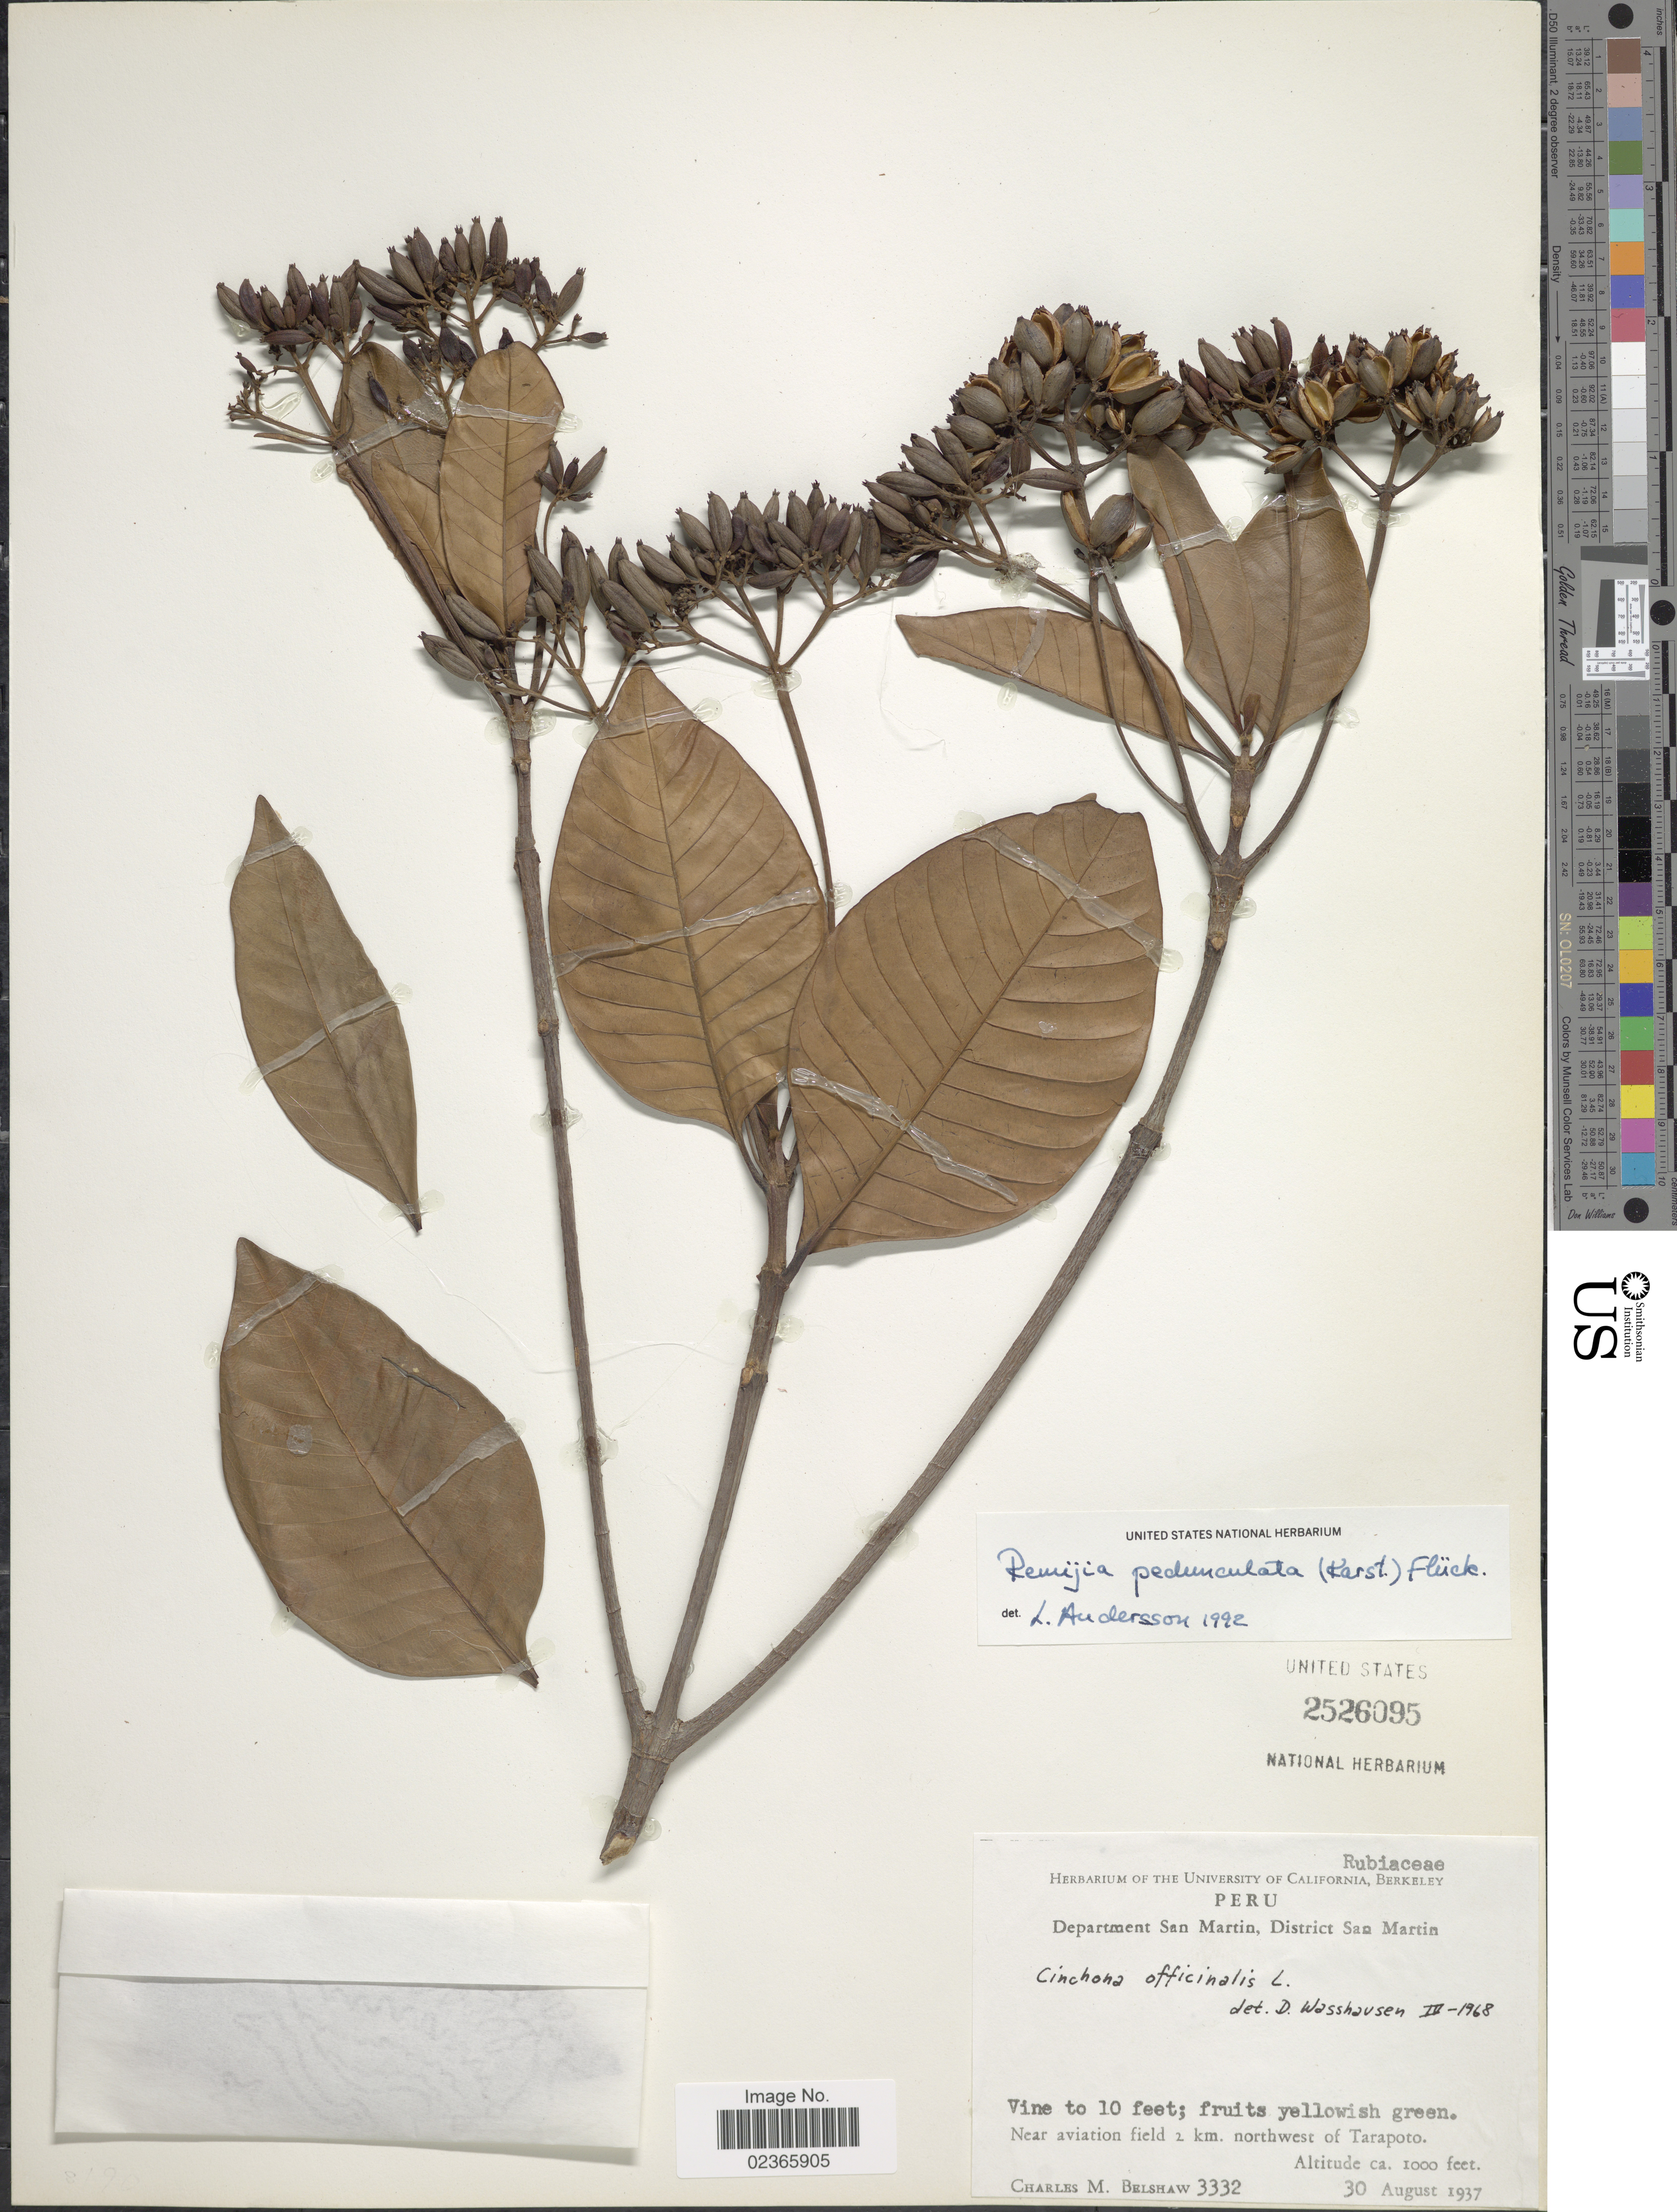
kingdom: Plantae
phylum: Tracheophyta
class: Magnoliopsida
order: Gentianales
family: Rubiaceae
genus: Remijia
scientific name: Remijia pedunculata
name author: (H. Karst.) Fluck.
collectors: C. Shaw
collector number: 3332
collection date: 1937-08-30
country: Peru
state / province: San Martín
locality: District San Martin, Near aviation field 2 km. northwest of Tarapoto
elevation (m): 305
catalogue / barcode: US 2526095